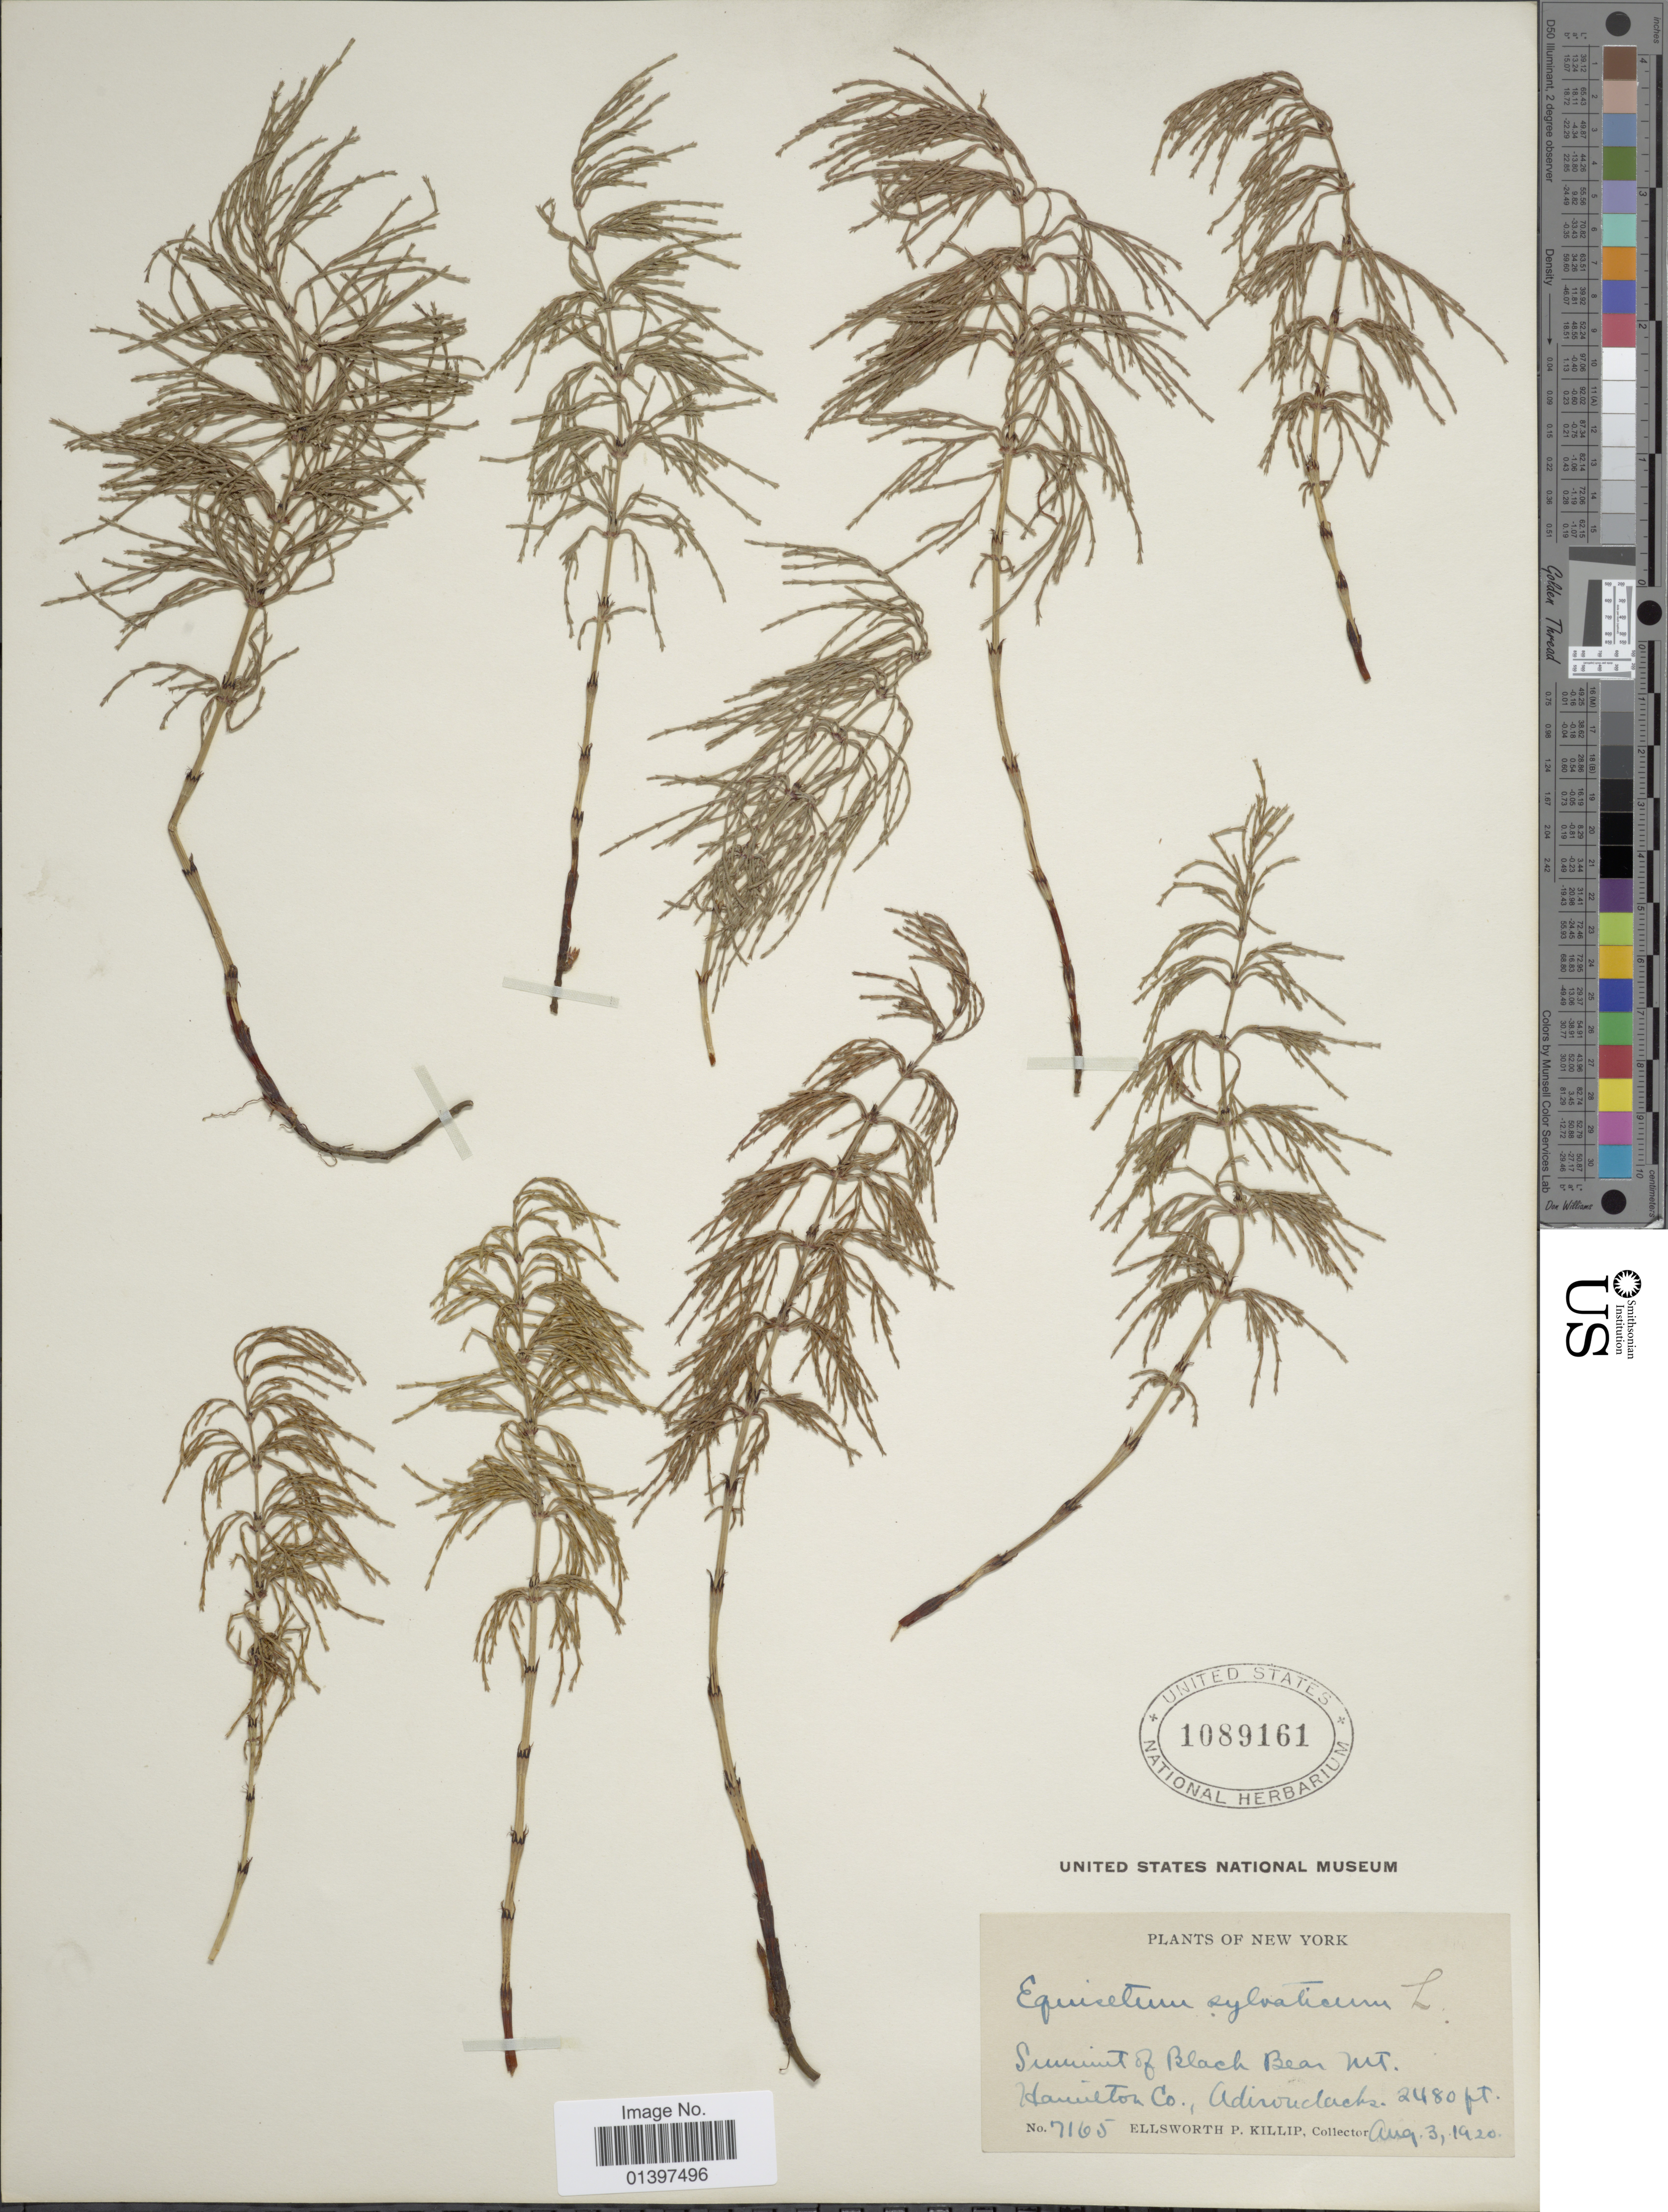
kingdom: Plantae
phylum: Tracheophyta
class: Polypodiopsida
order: Equisetales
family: Equisetaceae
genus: Equisetum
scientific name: Equisetum sylvaticum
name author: L.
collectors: E. P. Killip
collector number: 7165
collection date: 1920-08-03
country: United States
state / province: New York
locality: Summit of Black Bear Mt. Hamilton Co. Adirodacks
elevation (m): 756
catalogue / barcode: US 1089161